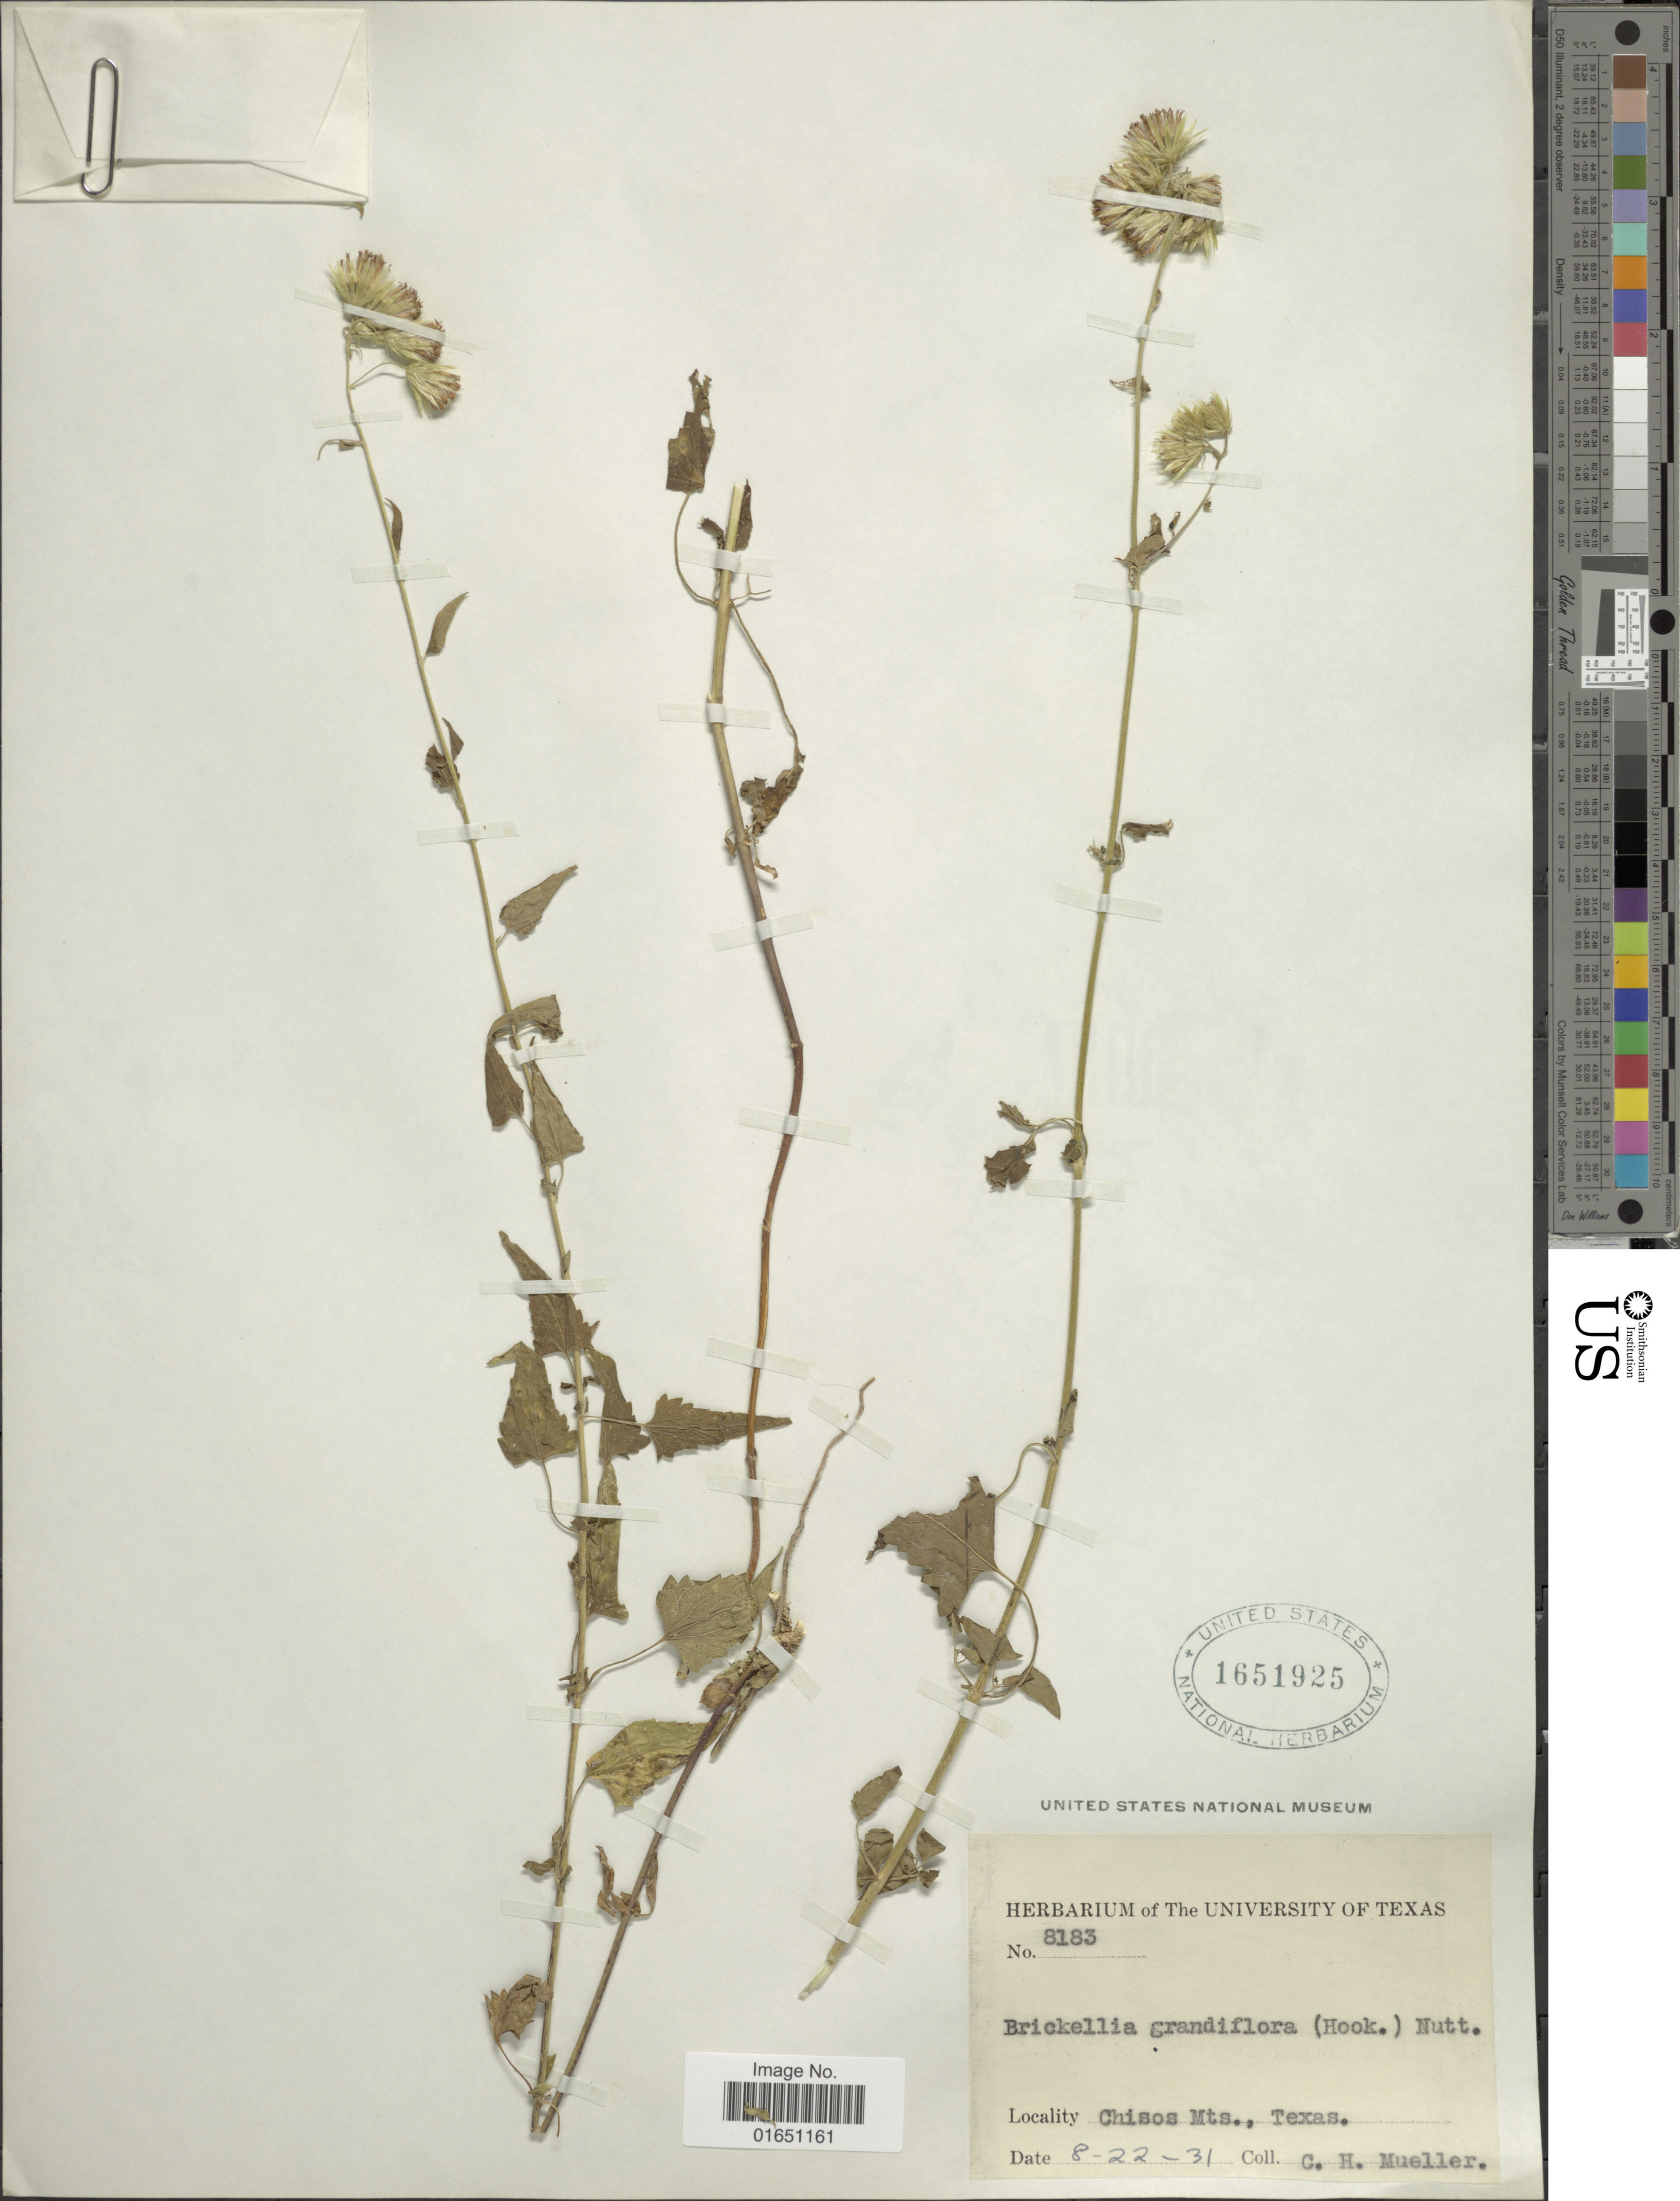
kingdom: Plantae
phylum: Tracheophyta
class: Magnoliopsida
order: Asterales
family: Asteraceae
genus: Brickellia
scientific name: Brickellia grandiflora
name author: (Hook.) Nutt.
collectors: C. H. Mueller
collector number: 8183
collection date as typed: Transcribed d/m/y: 22/8/31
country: United States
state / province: Texas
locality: Chisos Mts.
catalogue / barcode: US 1651925